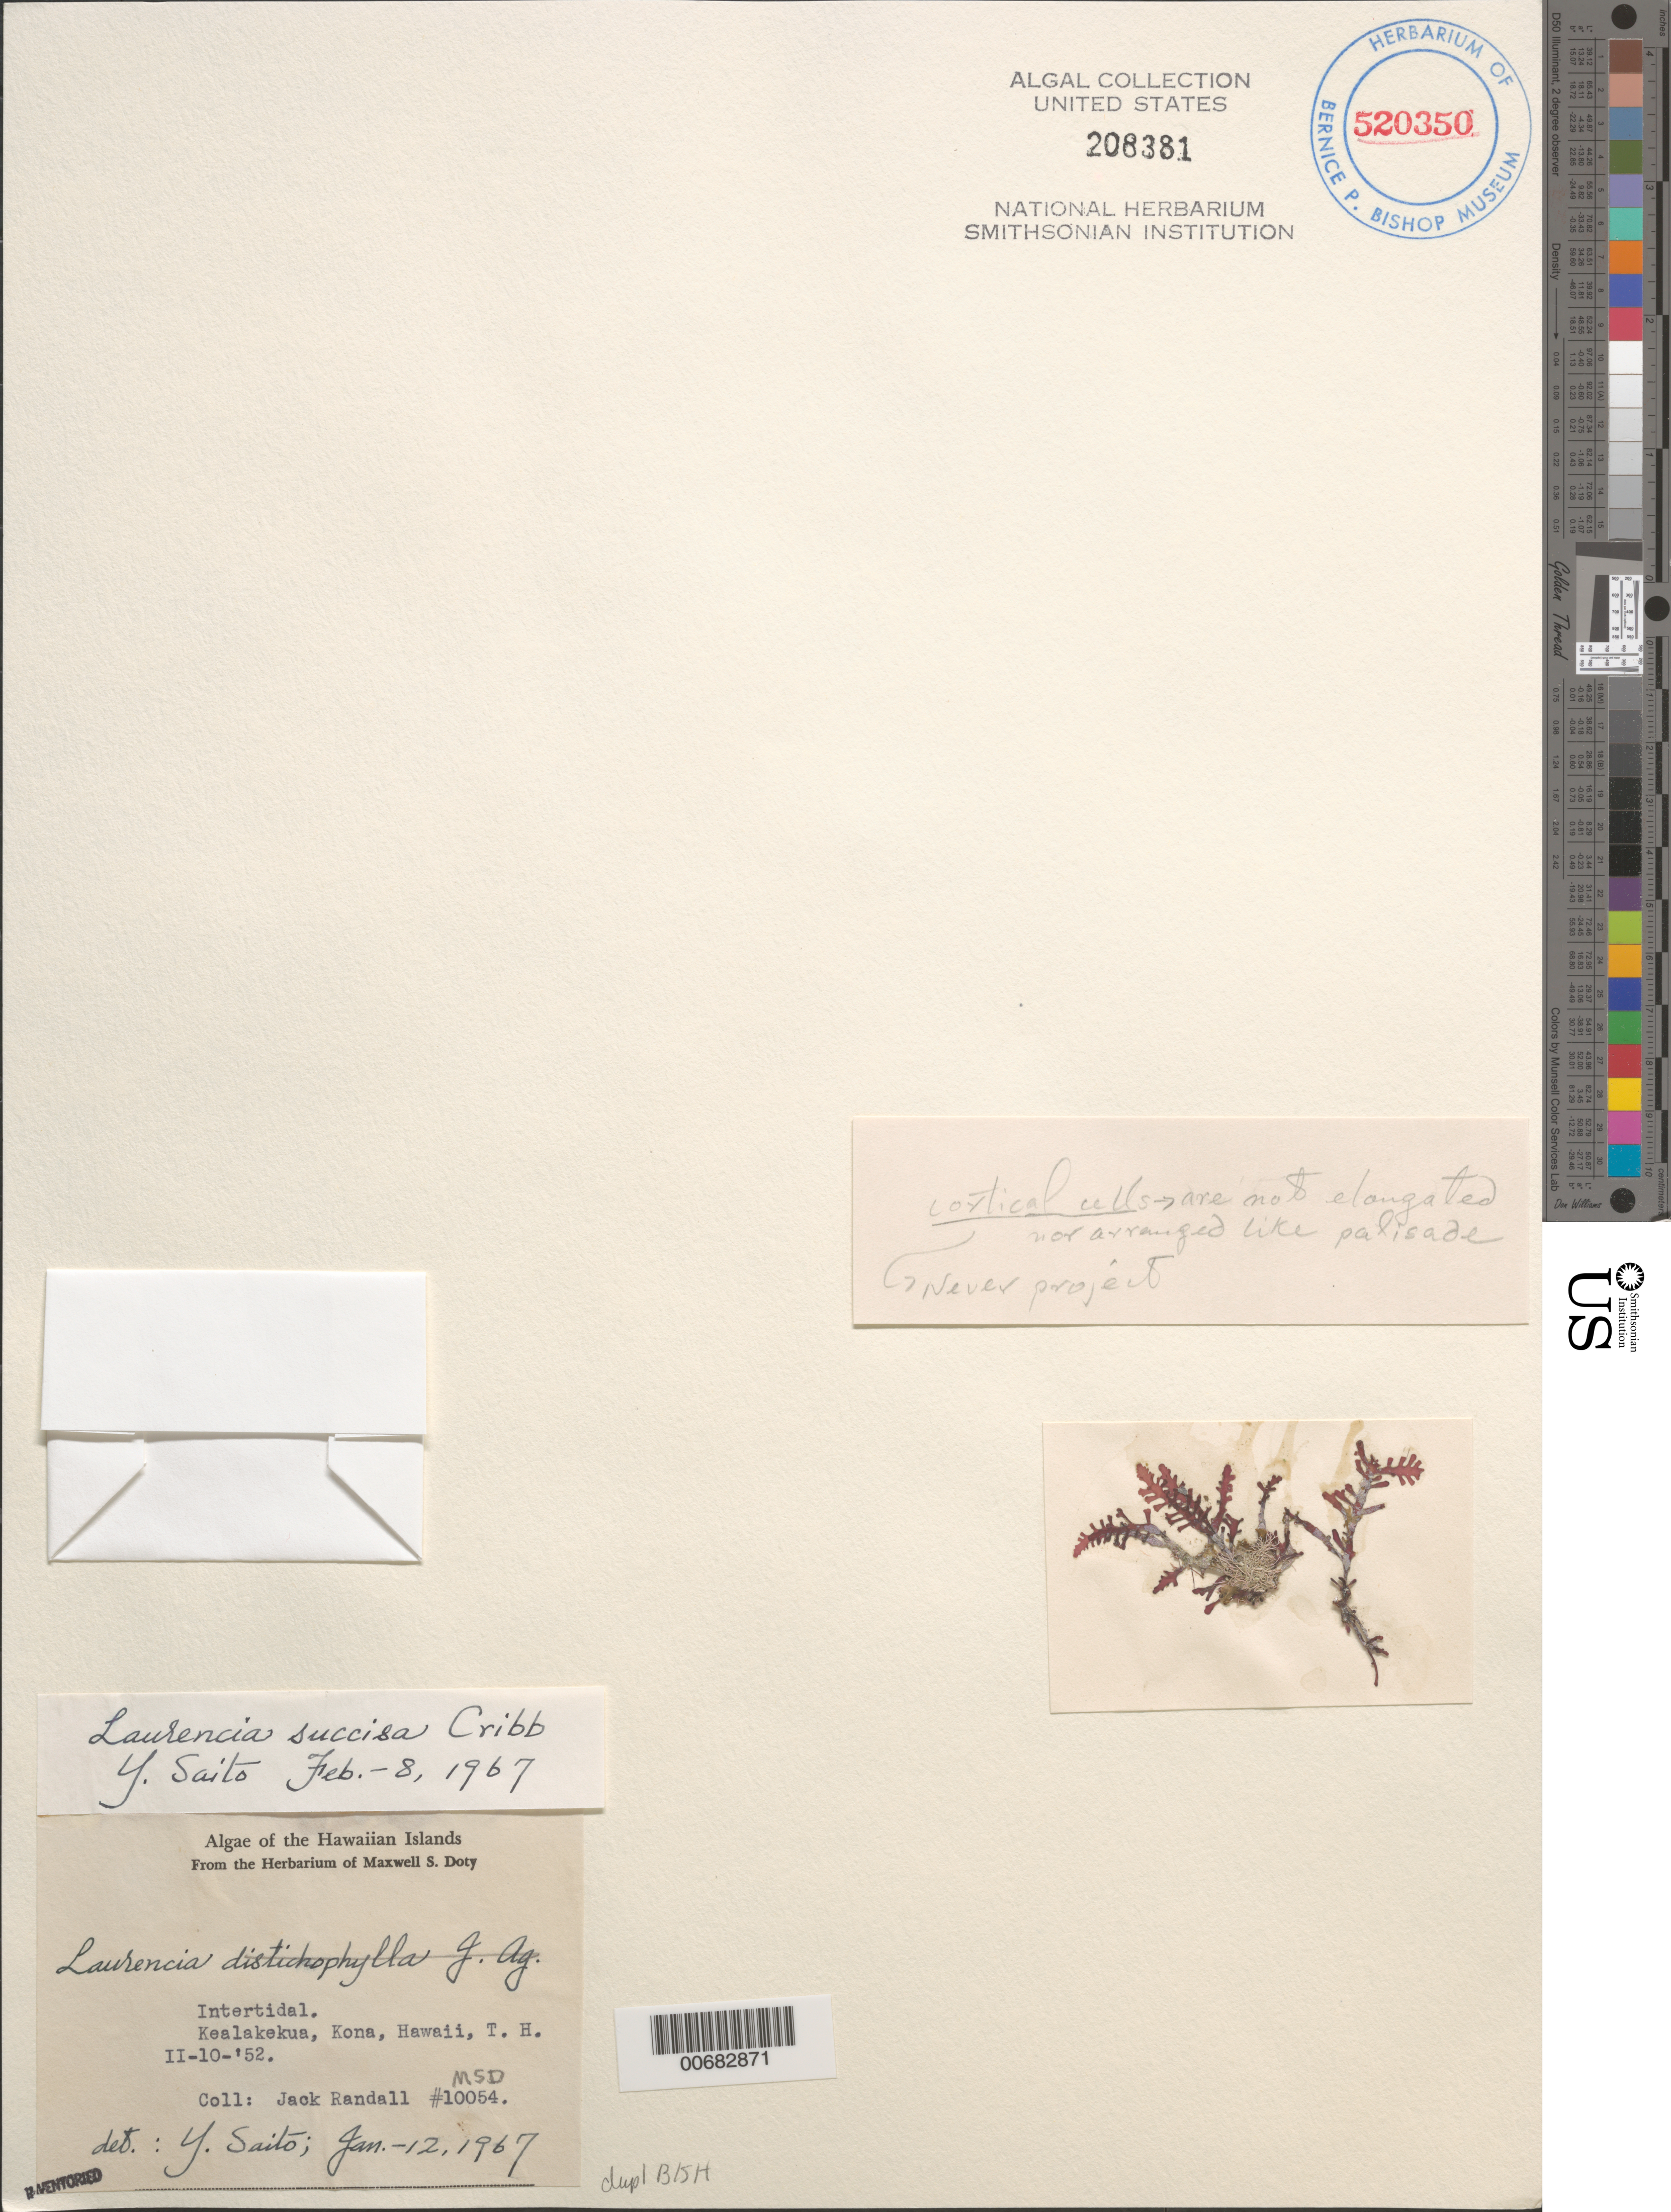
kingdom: Plantae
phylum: Rhodophyta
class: Florideophyceae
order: Ceramiales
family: Rhodomelaceae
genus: Laurencia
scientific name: Laurencia succisa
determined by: Saito, Y.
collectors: J. Randall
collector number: MSD 10054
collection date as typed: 10 Feb 1952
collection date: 1952-02-10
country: United States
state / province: Hawaii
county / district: Hawaii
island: Hawaii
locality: Kealakekua, Kona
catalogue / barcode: US 208381